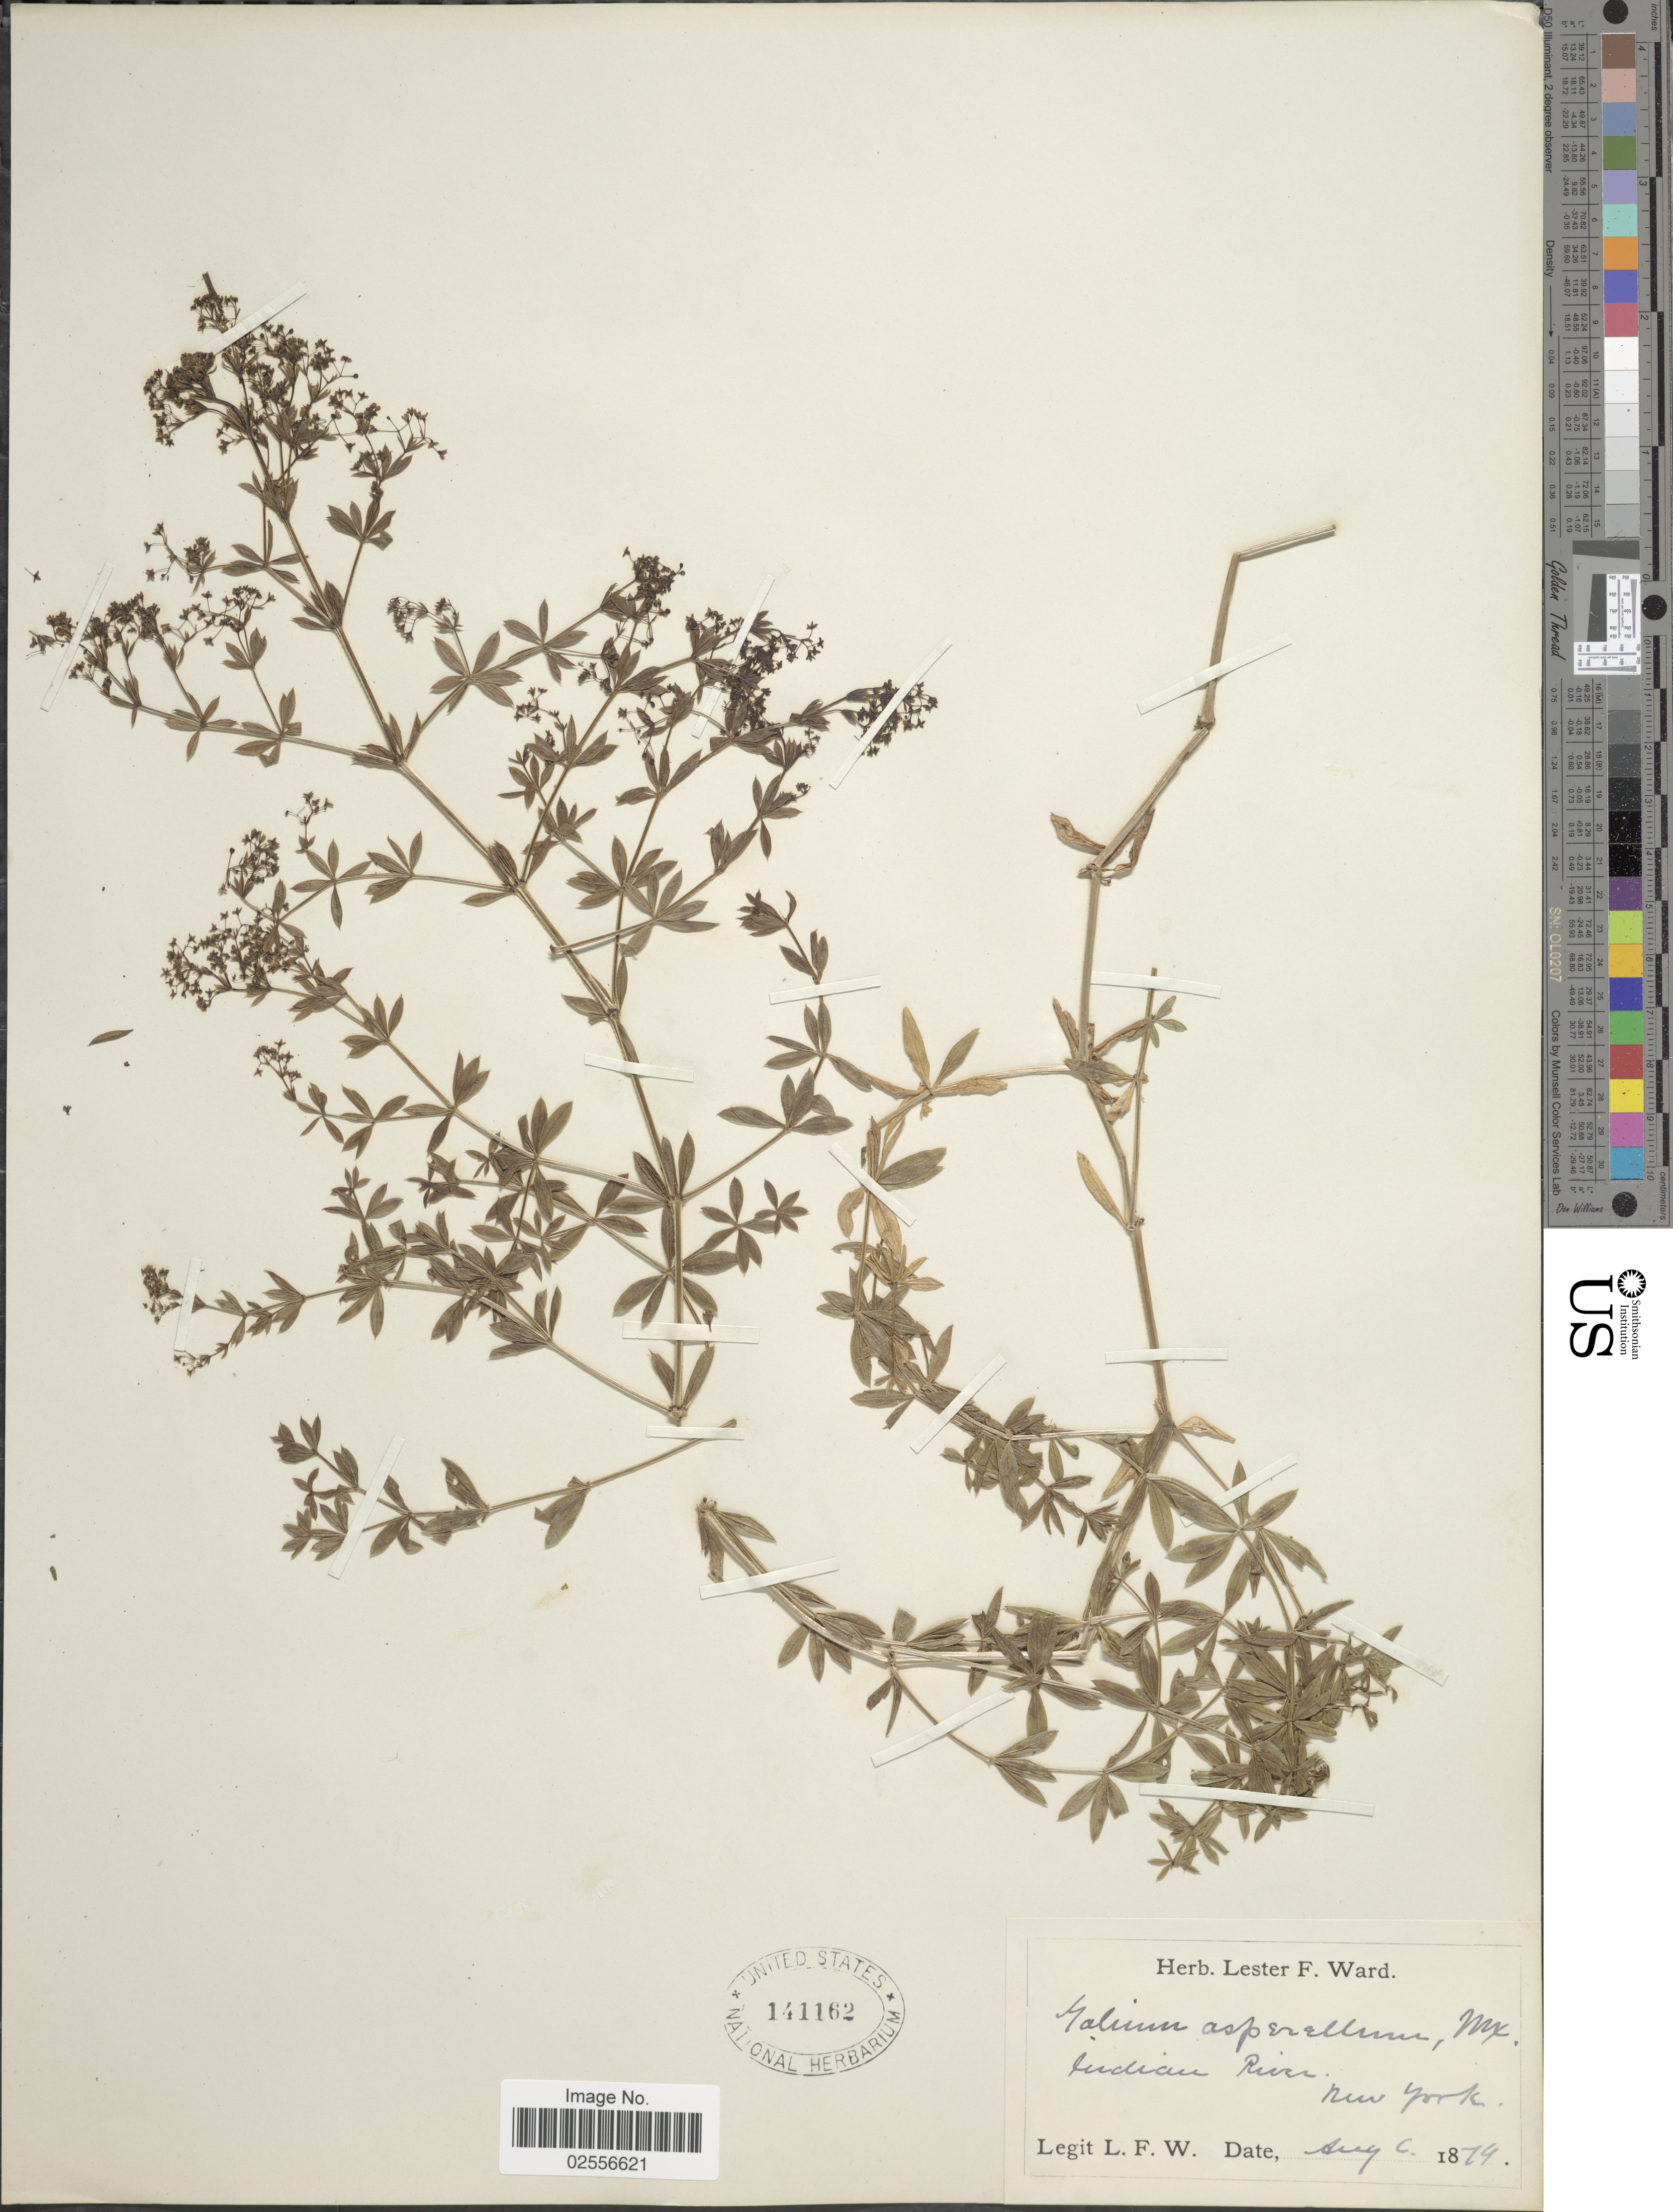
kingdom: Plantae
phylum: Tracheophyta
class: Magnoliopsida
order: Gentianales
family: Rubiaceae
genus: Galium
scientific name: Galium asprellum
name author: Michx.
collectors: L. F. Ward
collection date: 1874-08-06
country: United States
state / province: New York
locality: Indian River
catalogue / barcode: US 141162